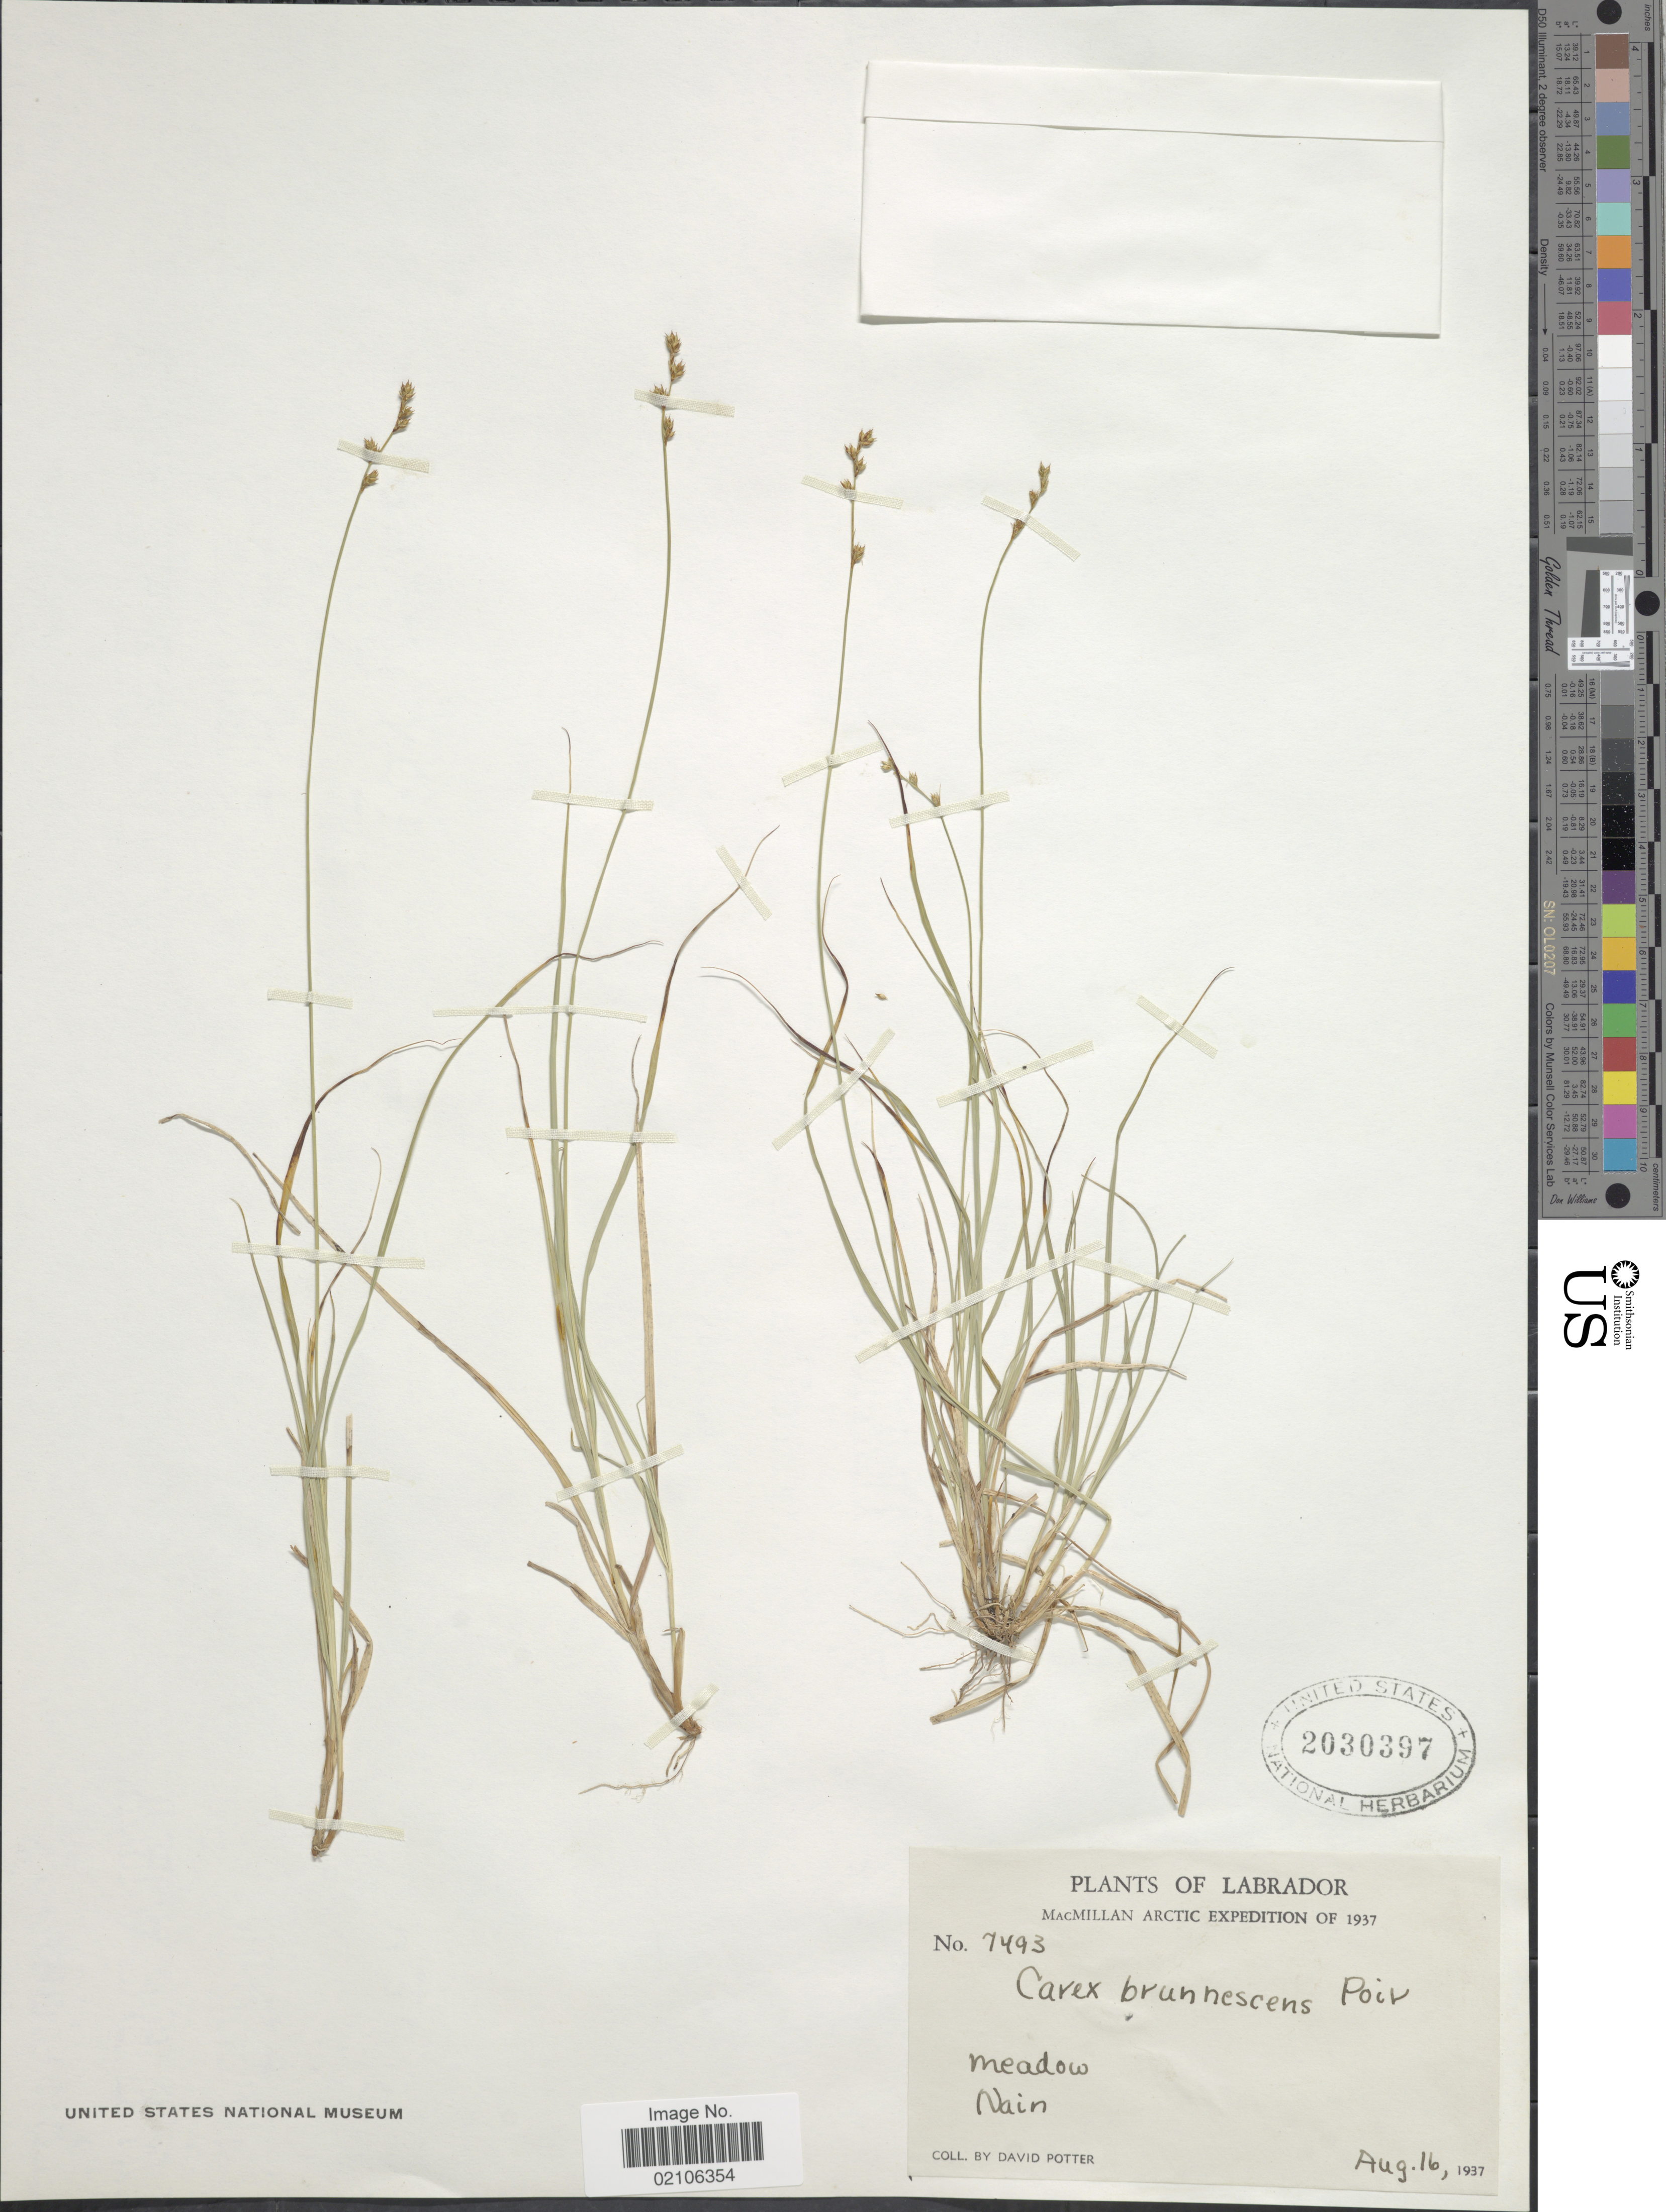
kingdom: Plantae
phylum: Tracheophyta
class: Liliopsida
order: Poales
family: Cyperaceae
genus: Carex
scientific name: Carex brunnescens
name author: (Pers.) Poir.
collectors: D. Potter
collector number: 7493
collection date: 1937-08-16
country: Canada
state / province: Newfoundland and Labrador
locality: Labrador, Meadow, Nain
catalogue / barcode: US 2030397